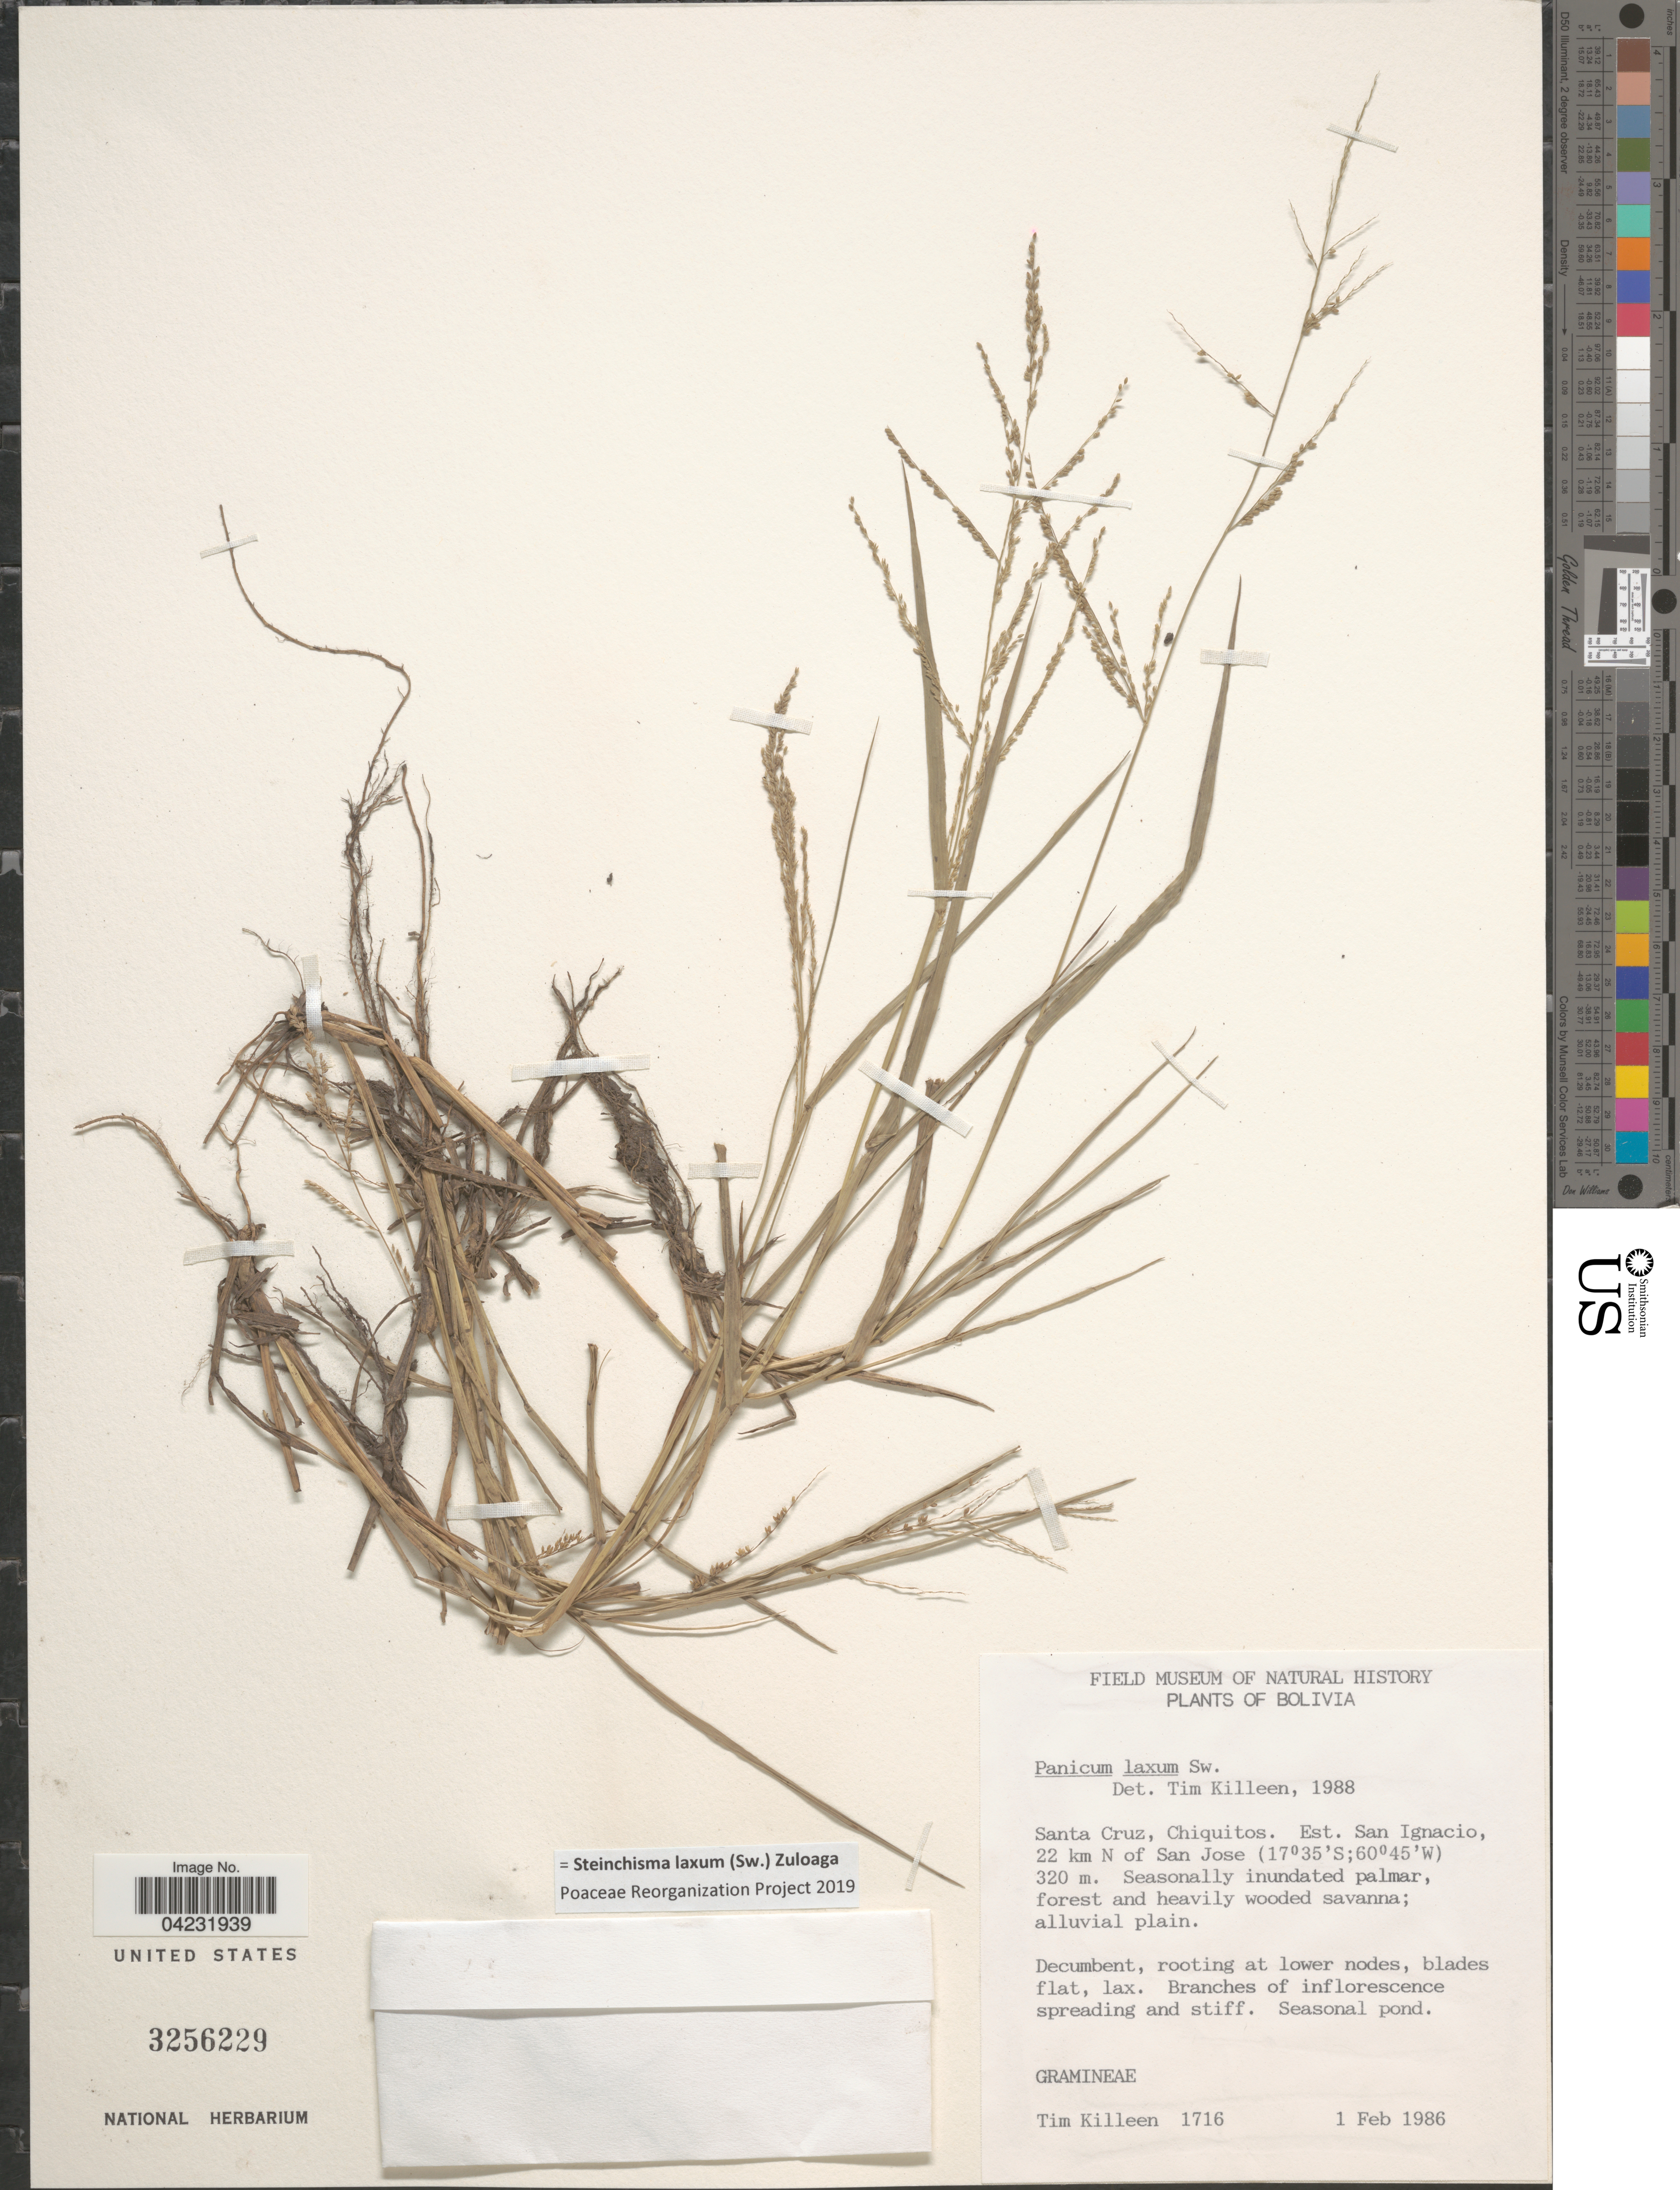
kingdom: Plantae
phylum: Tracheophyta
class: Liliopsida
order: Poales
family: Poaceae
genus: Steinchisma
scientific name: Steinchisma laxum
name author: (Sw.) Zuloaga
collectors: T. J. Killeen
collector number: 1716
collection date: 1986-02-01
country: Bolivia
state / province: Santa Cruz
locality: Chiquitos. Est. San Ignacio, 22 km N of San Jose.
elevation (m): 320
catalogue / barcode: US 3256229